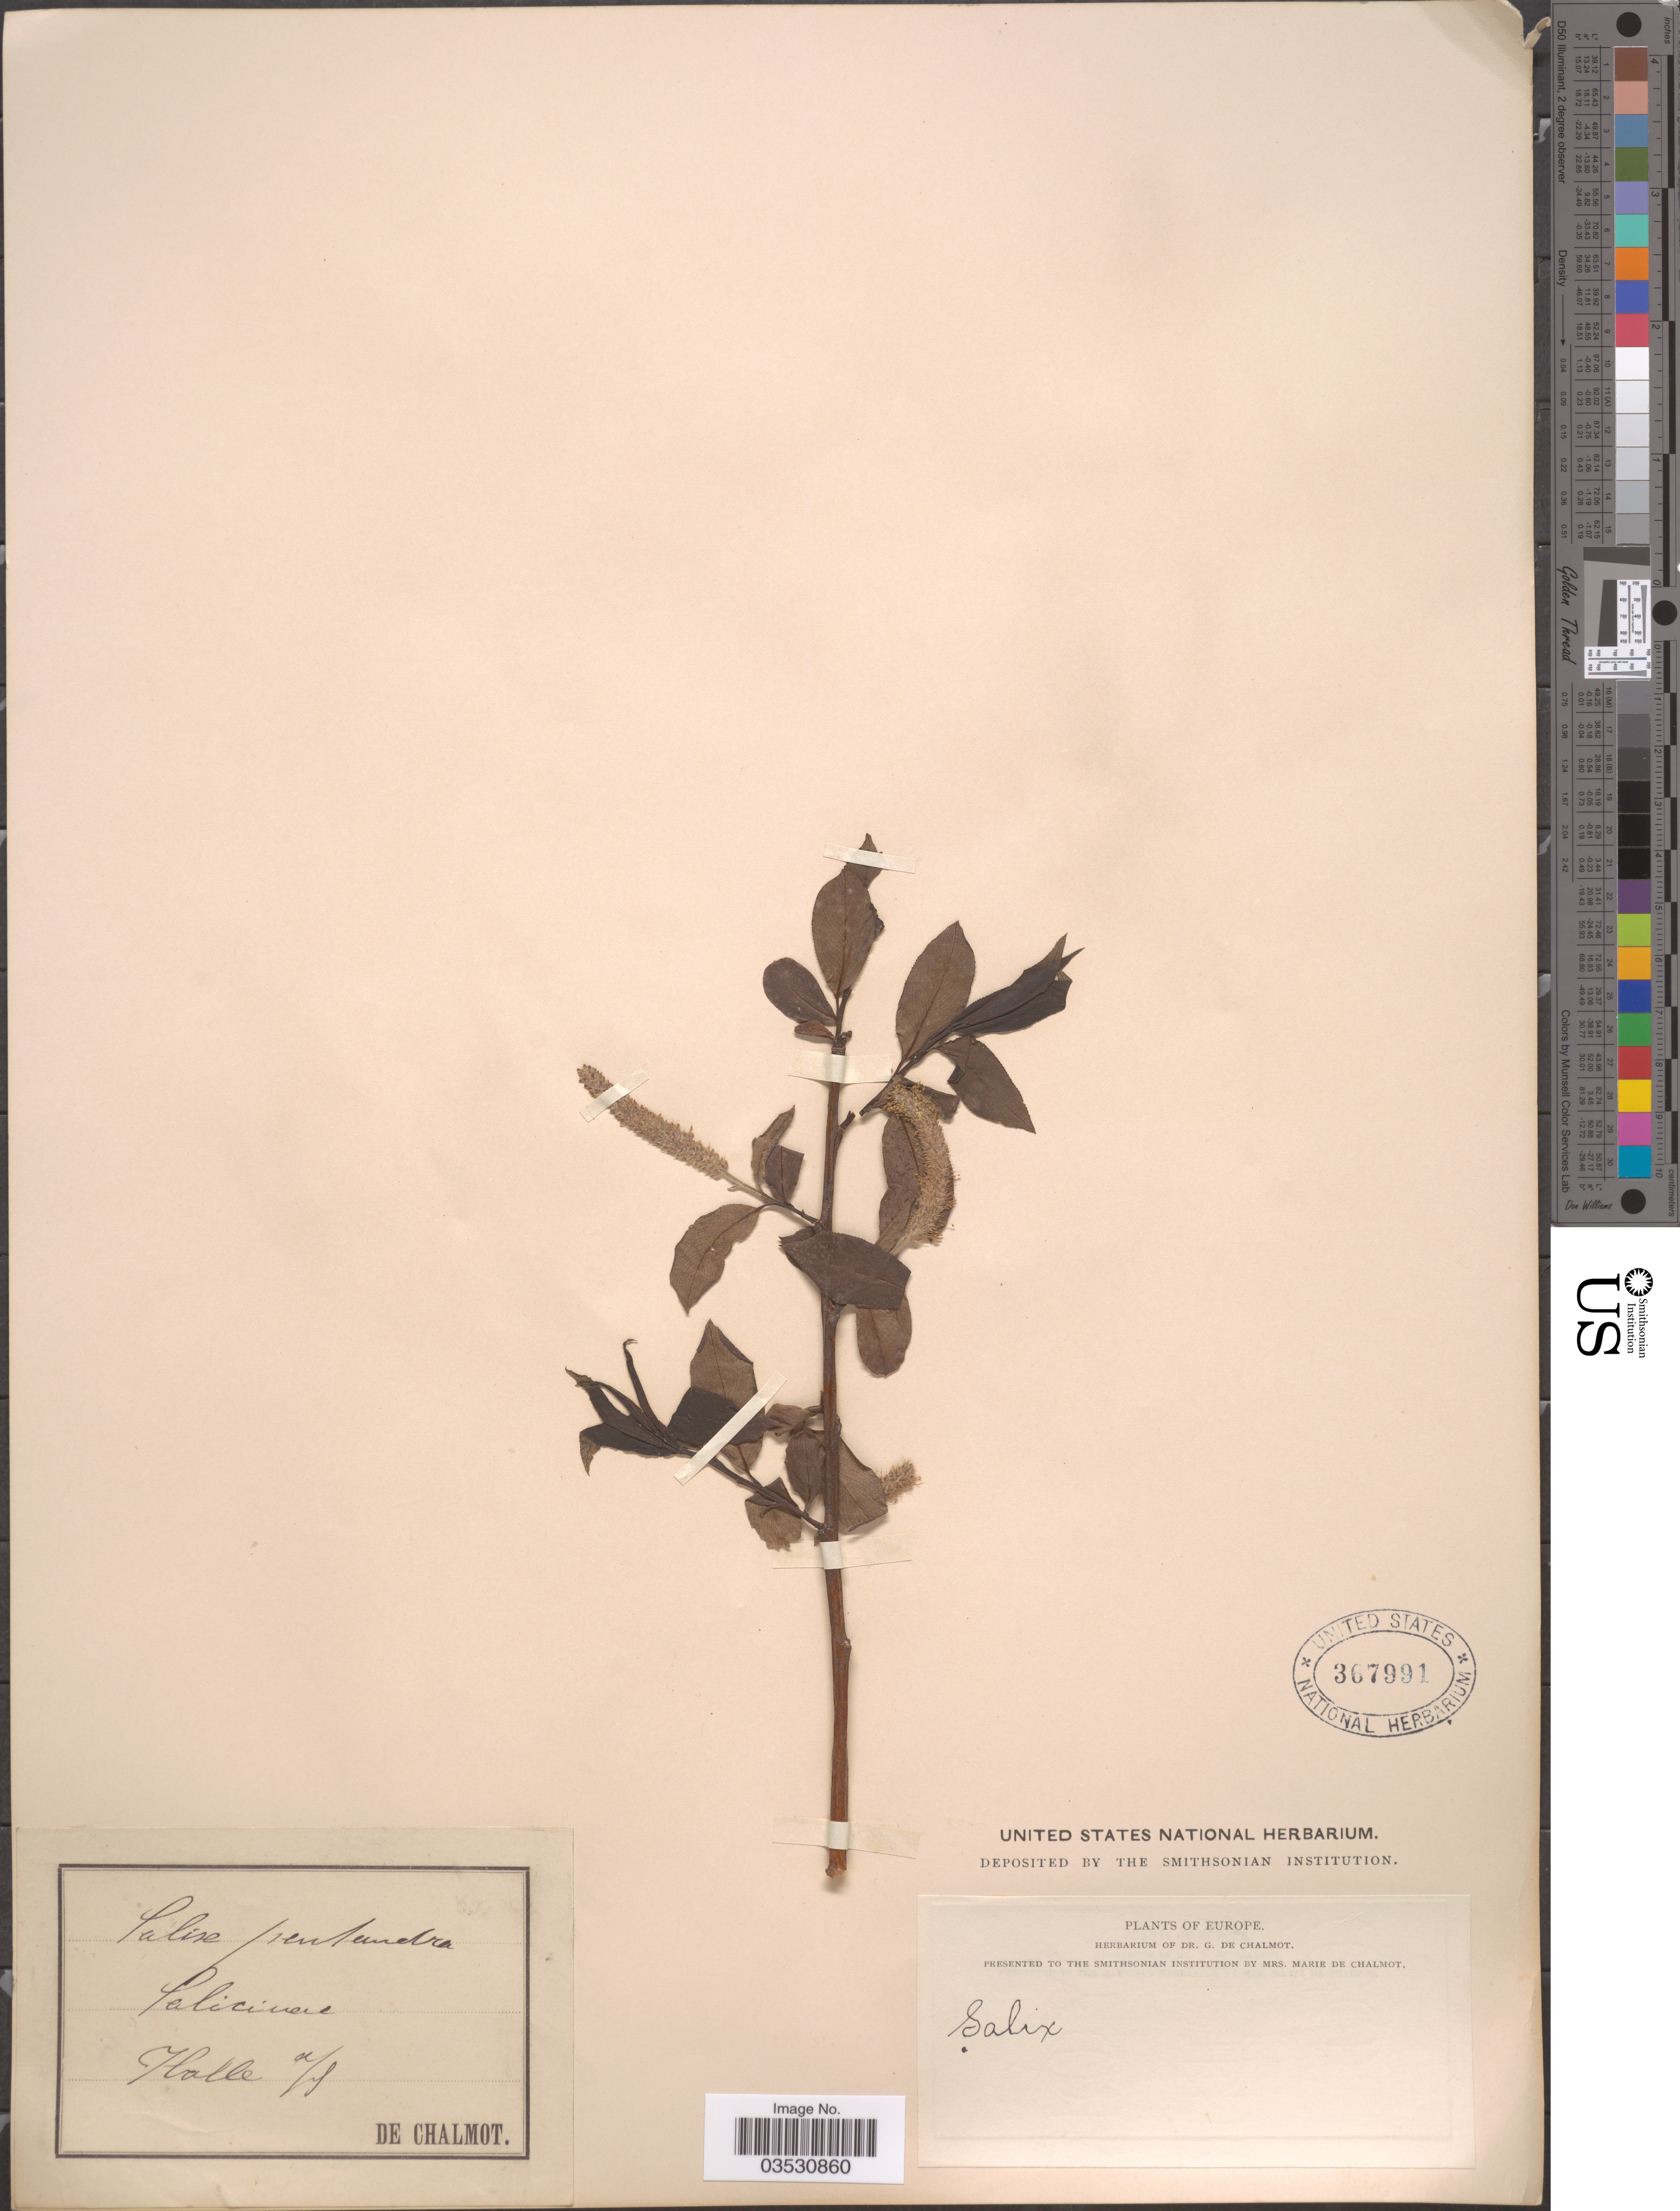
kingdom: Plantae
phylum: Tracheophyta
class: Magnoliopsida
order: Malpighiales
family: Salicaceae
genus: Salix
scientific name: Salix pentandra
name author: L.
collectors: G. de Chalmot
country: Germany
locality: Europe. Halle a/s.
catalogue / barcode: US 367991